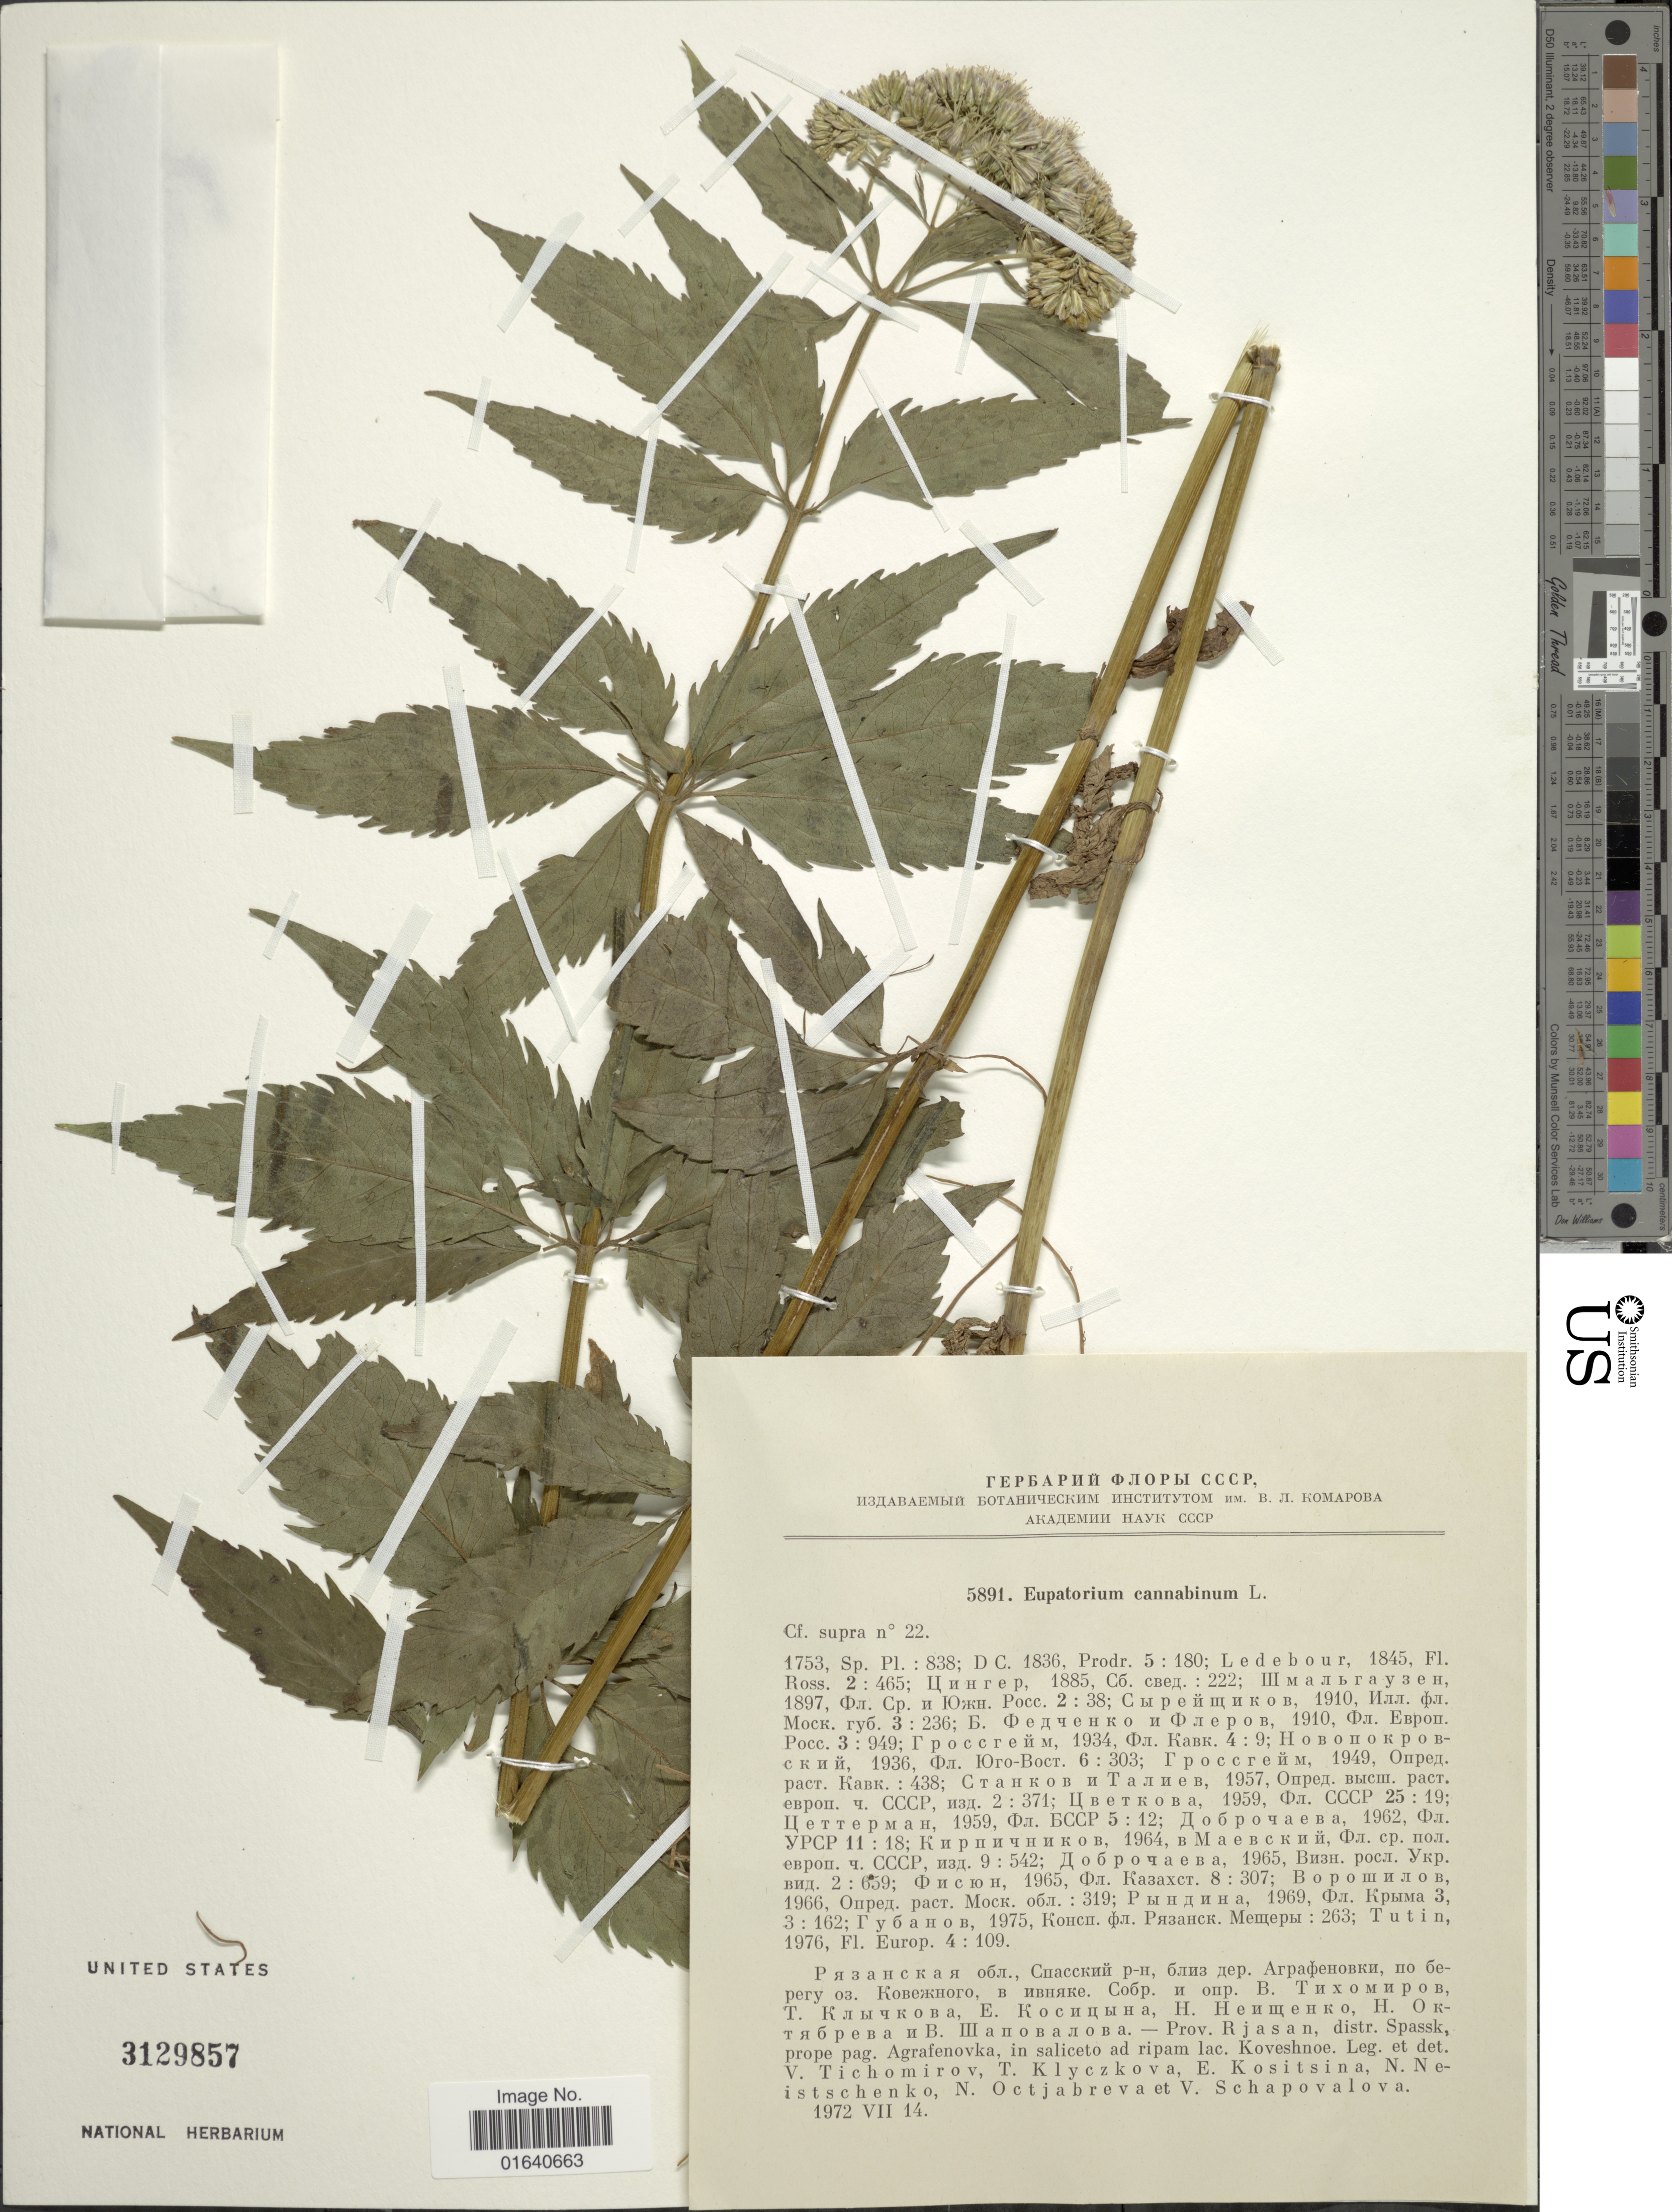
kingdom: Plantae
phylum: Tracheophyta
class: Magnoliopsida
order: Asterales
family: Asteraceae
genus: Eupatorium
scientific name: Eupatorium cannabinum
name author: L.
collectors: V. Tichomirov, T. Klyczkova, E. Kositsina, N. Neistschenko & et al.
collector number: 5891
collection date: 1972-07-14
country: Russian Federation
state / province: Ryazan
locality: Prov. Rjasan, distr. Spassk, prope pag. Agrafenovka, in saliceto ad ripam lac. Koveshnoe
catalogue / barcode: US 3129857